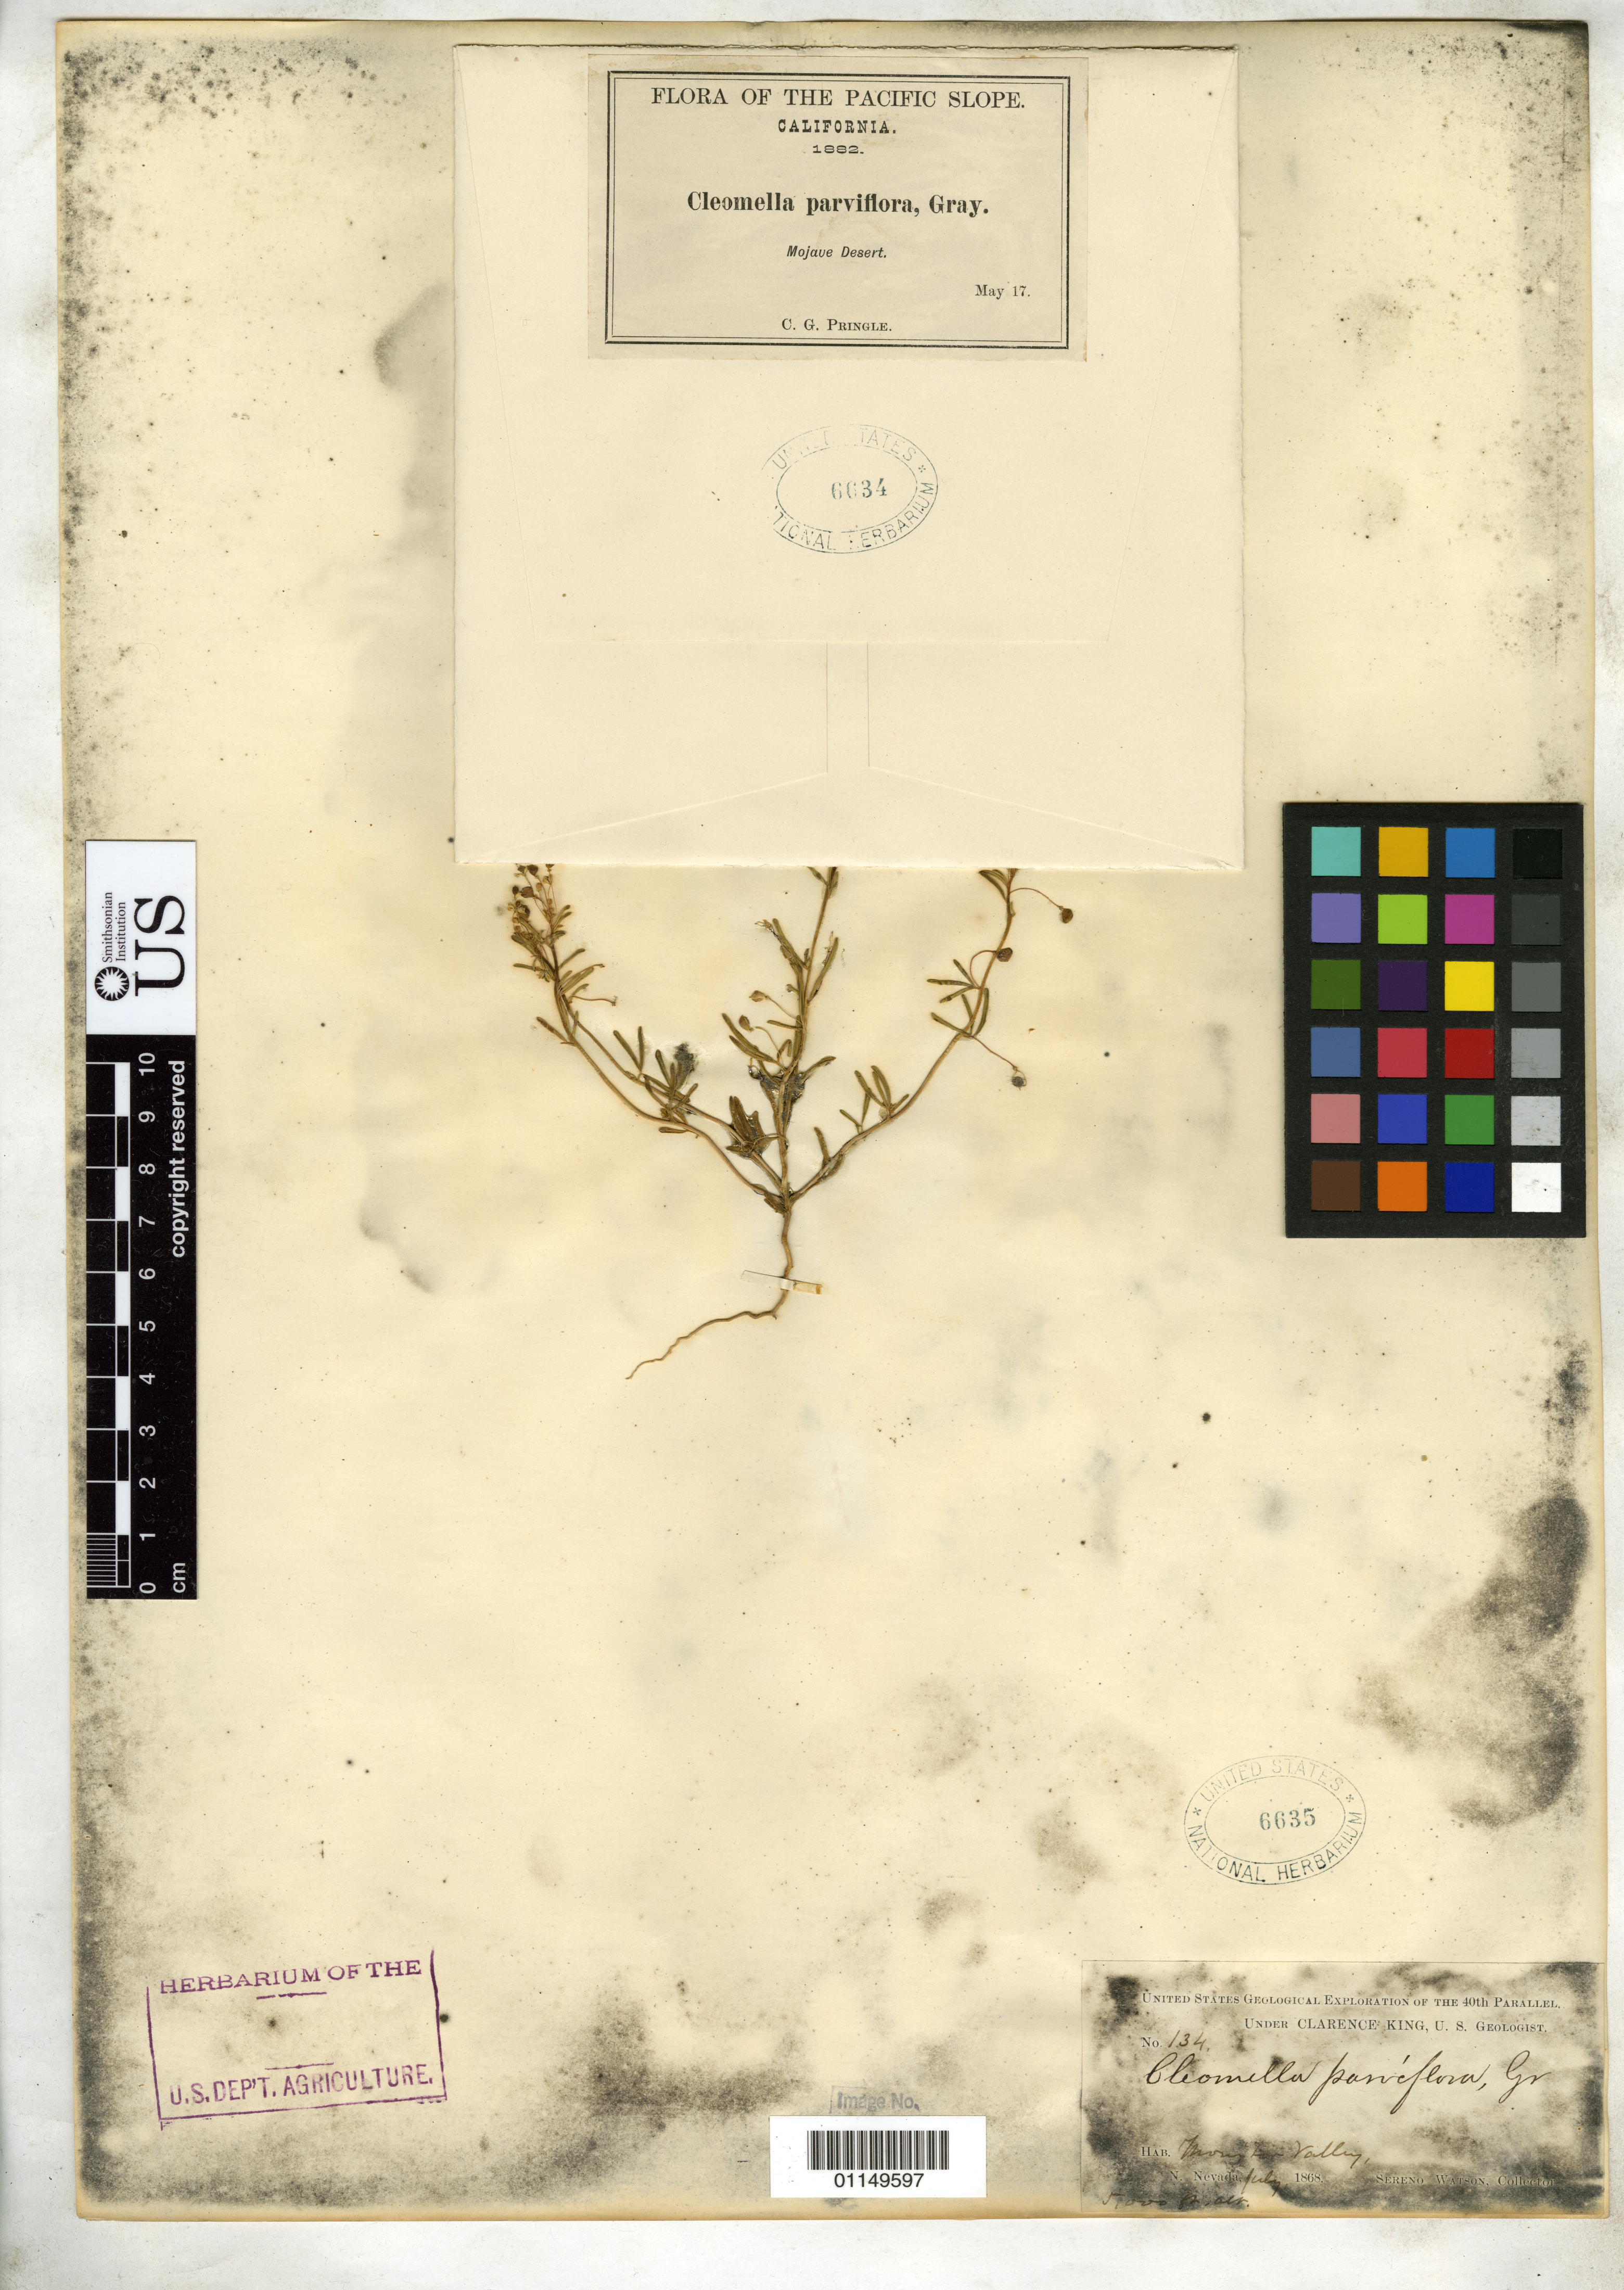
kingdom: Plantae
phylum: Tracheophyta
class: Magnoliopsida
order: Brassicales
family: Cleomaceae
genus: Cleomella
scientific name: Cleomella parviflora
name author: A. Gray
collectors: S. Watson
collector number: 134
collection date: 1868-07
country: United States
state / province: Nevada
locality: N. Nevada, Monitor Valley.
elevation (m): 1524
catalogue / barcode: US 6635